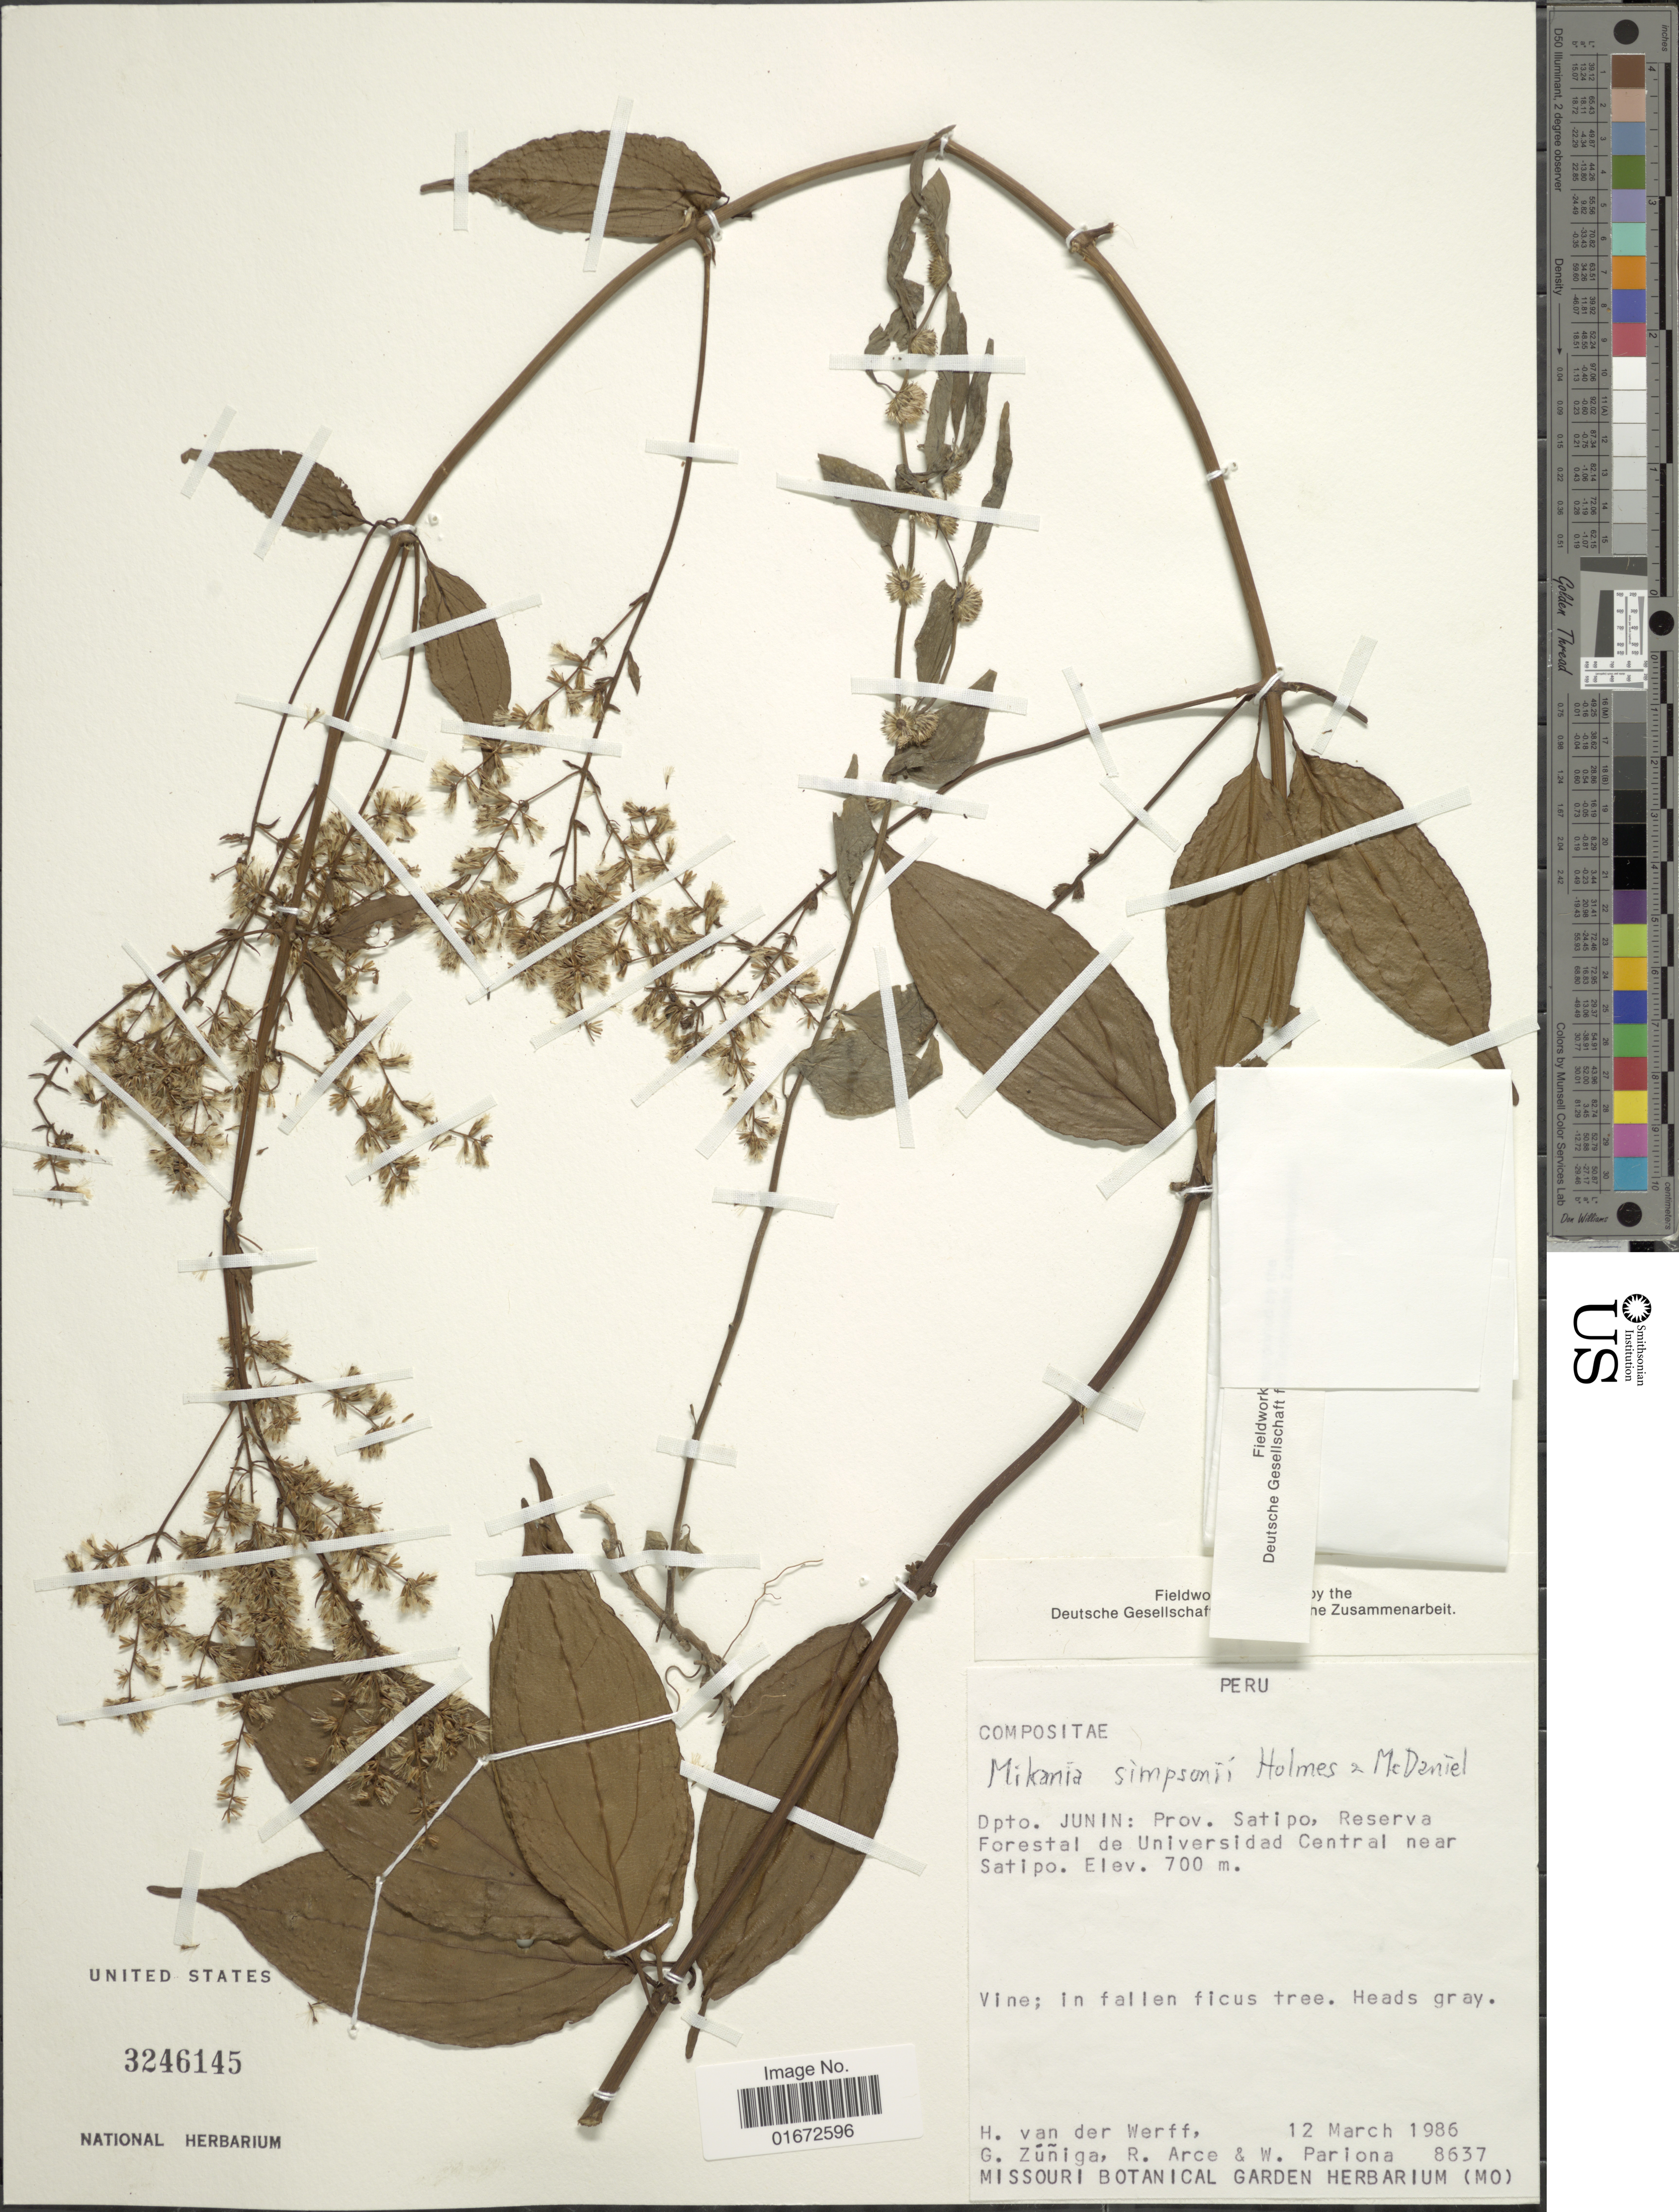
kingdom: Plantae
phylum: Tracheophyta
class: Magnoliopsida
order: Asterales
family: Asteraceae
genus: Mikania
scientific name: Mikania simpsonii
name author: W.C. Holmes & McDaniel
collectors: H. van der Werff, G. Zuniga, R. Arce & W. Pariona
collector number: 8637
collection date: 1986-03-12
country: Peru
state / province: Junín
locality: Dpto. Junin: Prov. Satipo. Reserva Forestal de Universidad Central near Satipo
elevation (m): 700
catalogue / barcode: US 3246145